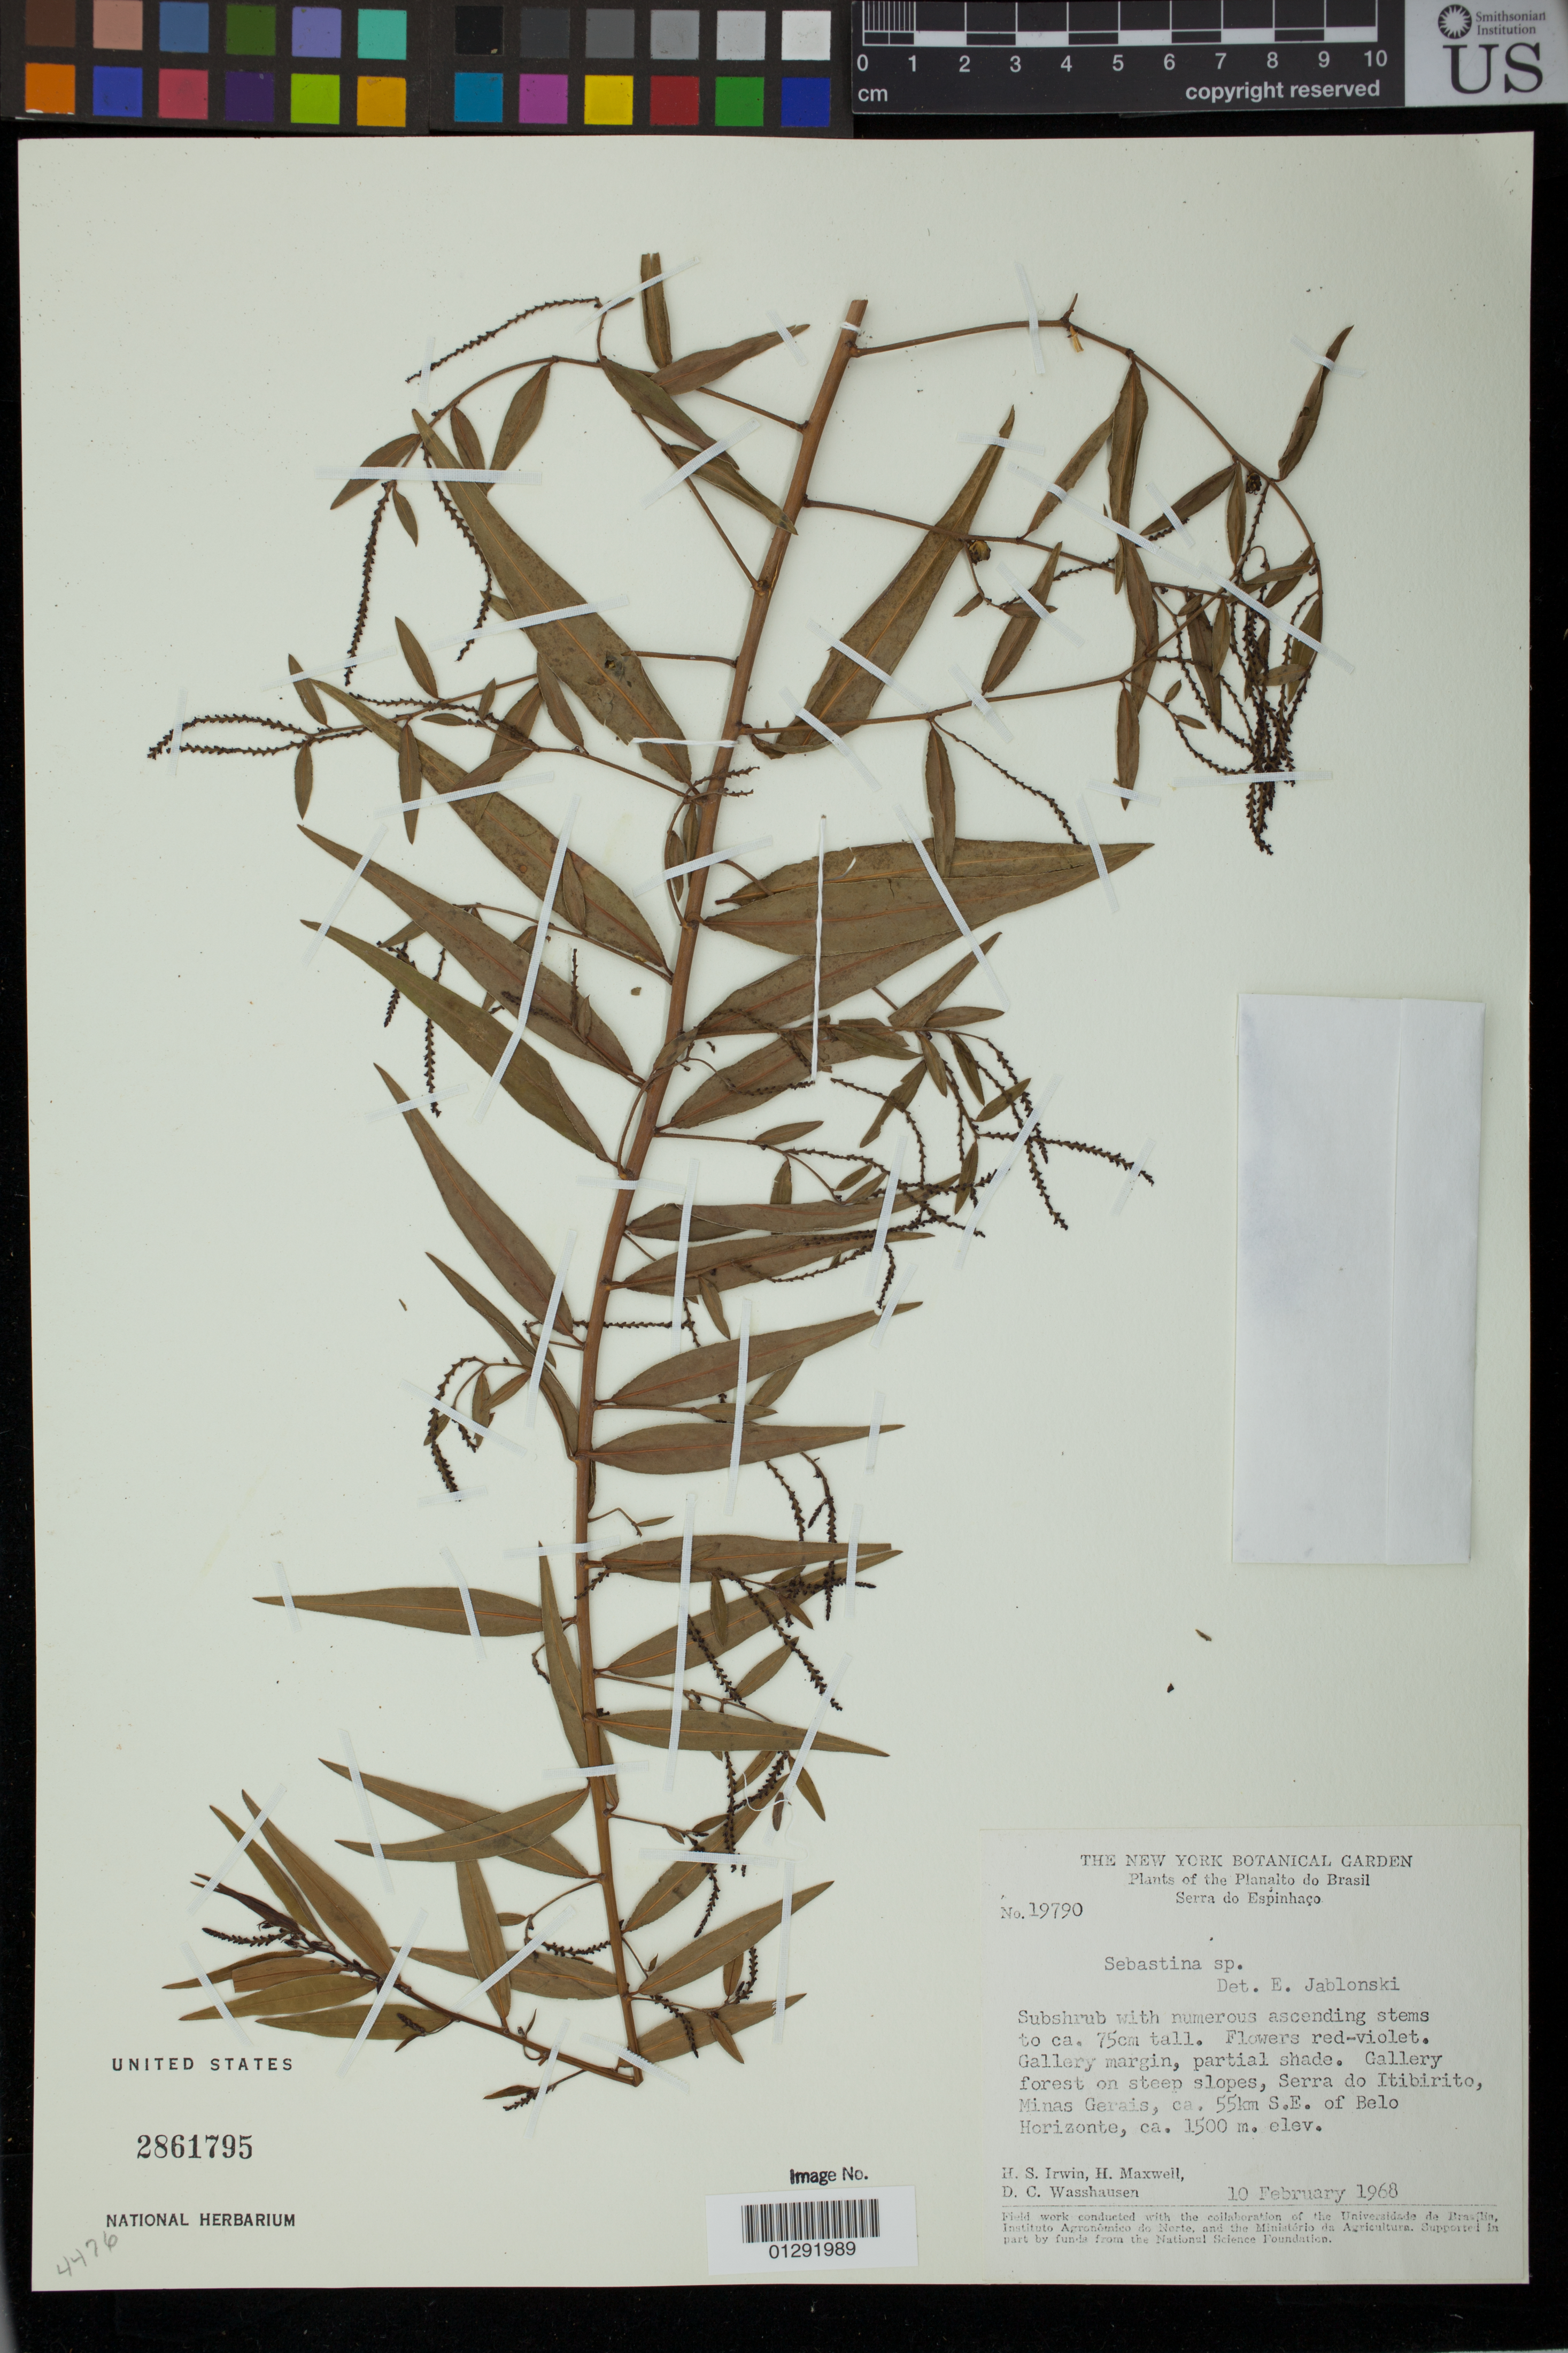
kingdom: Plantae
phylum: Tracheophyta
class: Magnoliopsida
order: Malpighiales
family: Euphorbiaceae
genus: Sebastiania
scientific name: Sebastiania sp.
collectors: H. Irwin, H. Maxwell & D. C. Wasshausen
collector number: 19790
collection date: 1968-02-10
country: Brazil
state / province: Minas Gerais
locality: Gallery margin, partial shade. Gallery forest in sleep slopes, Serra do Itibirito, Minas Gerais, ca. 55 km. S.E. of Belo Horizonte.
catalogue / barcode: US 2861795